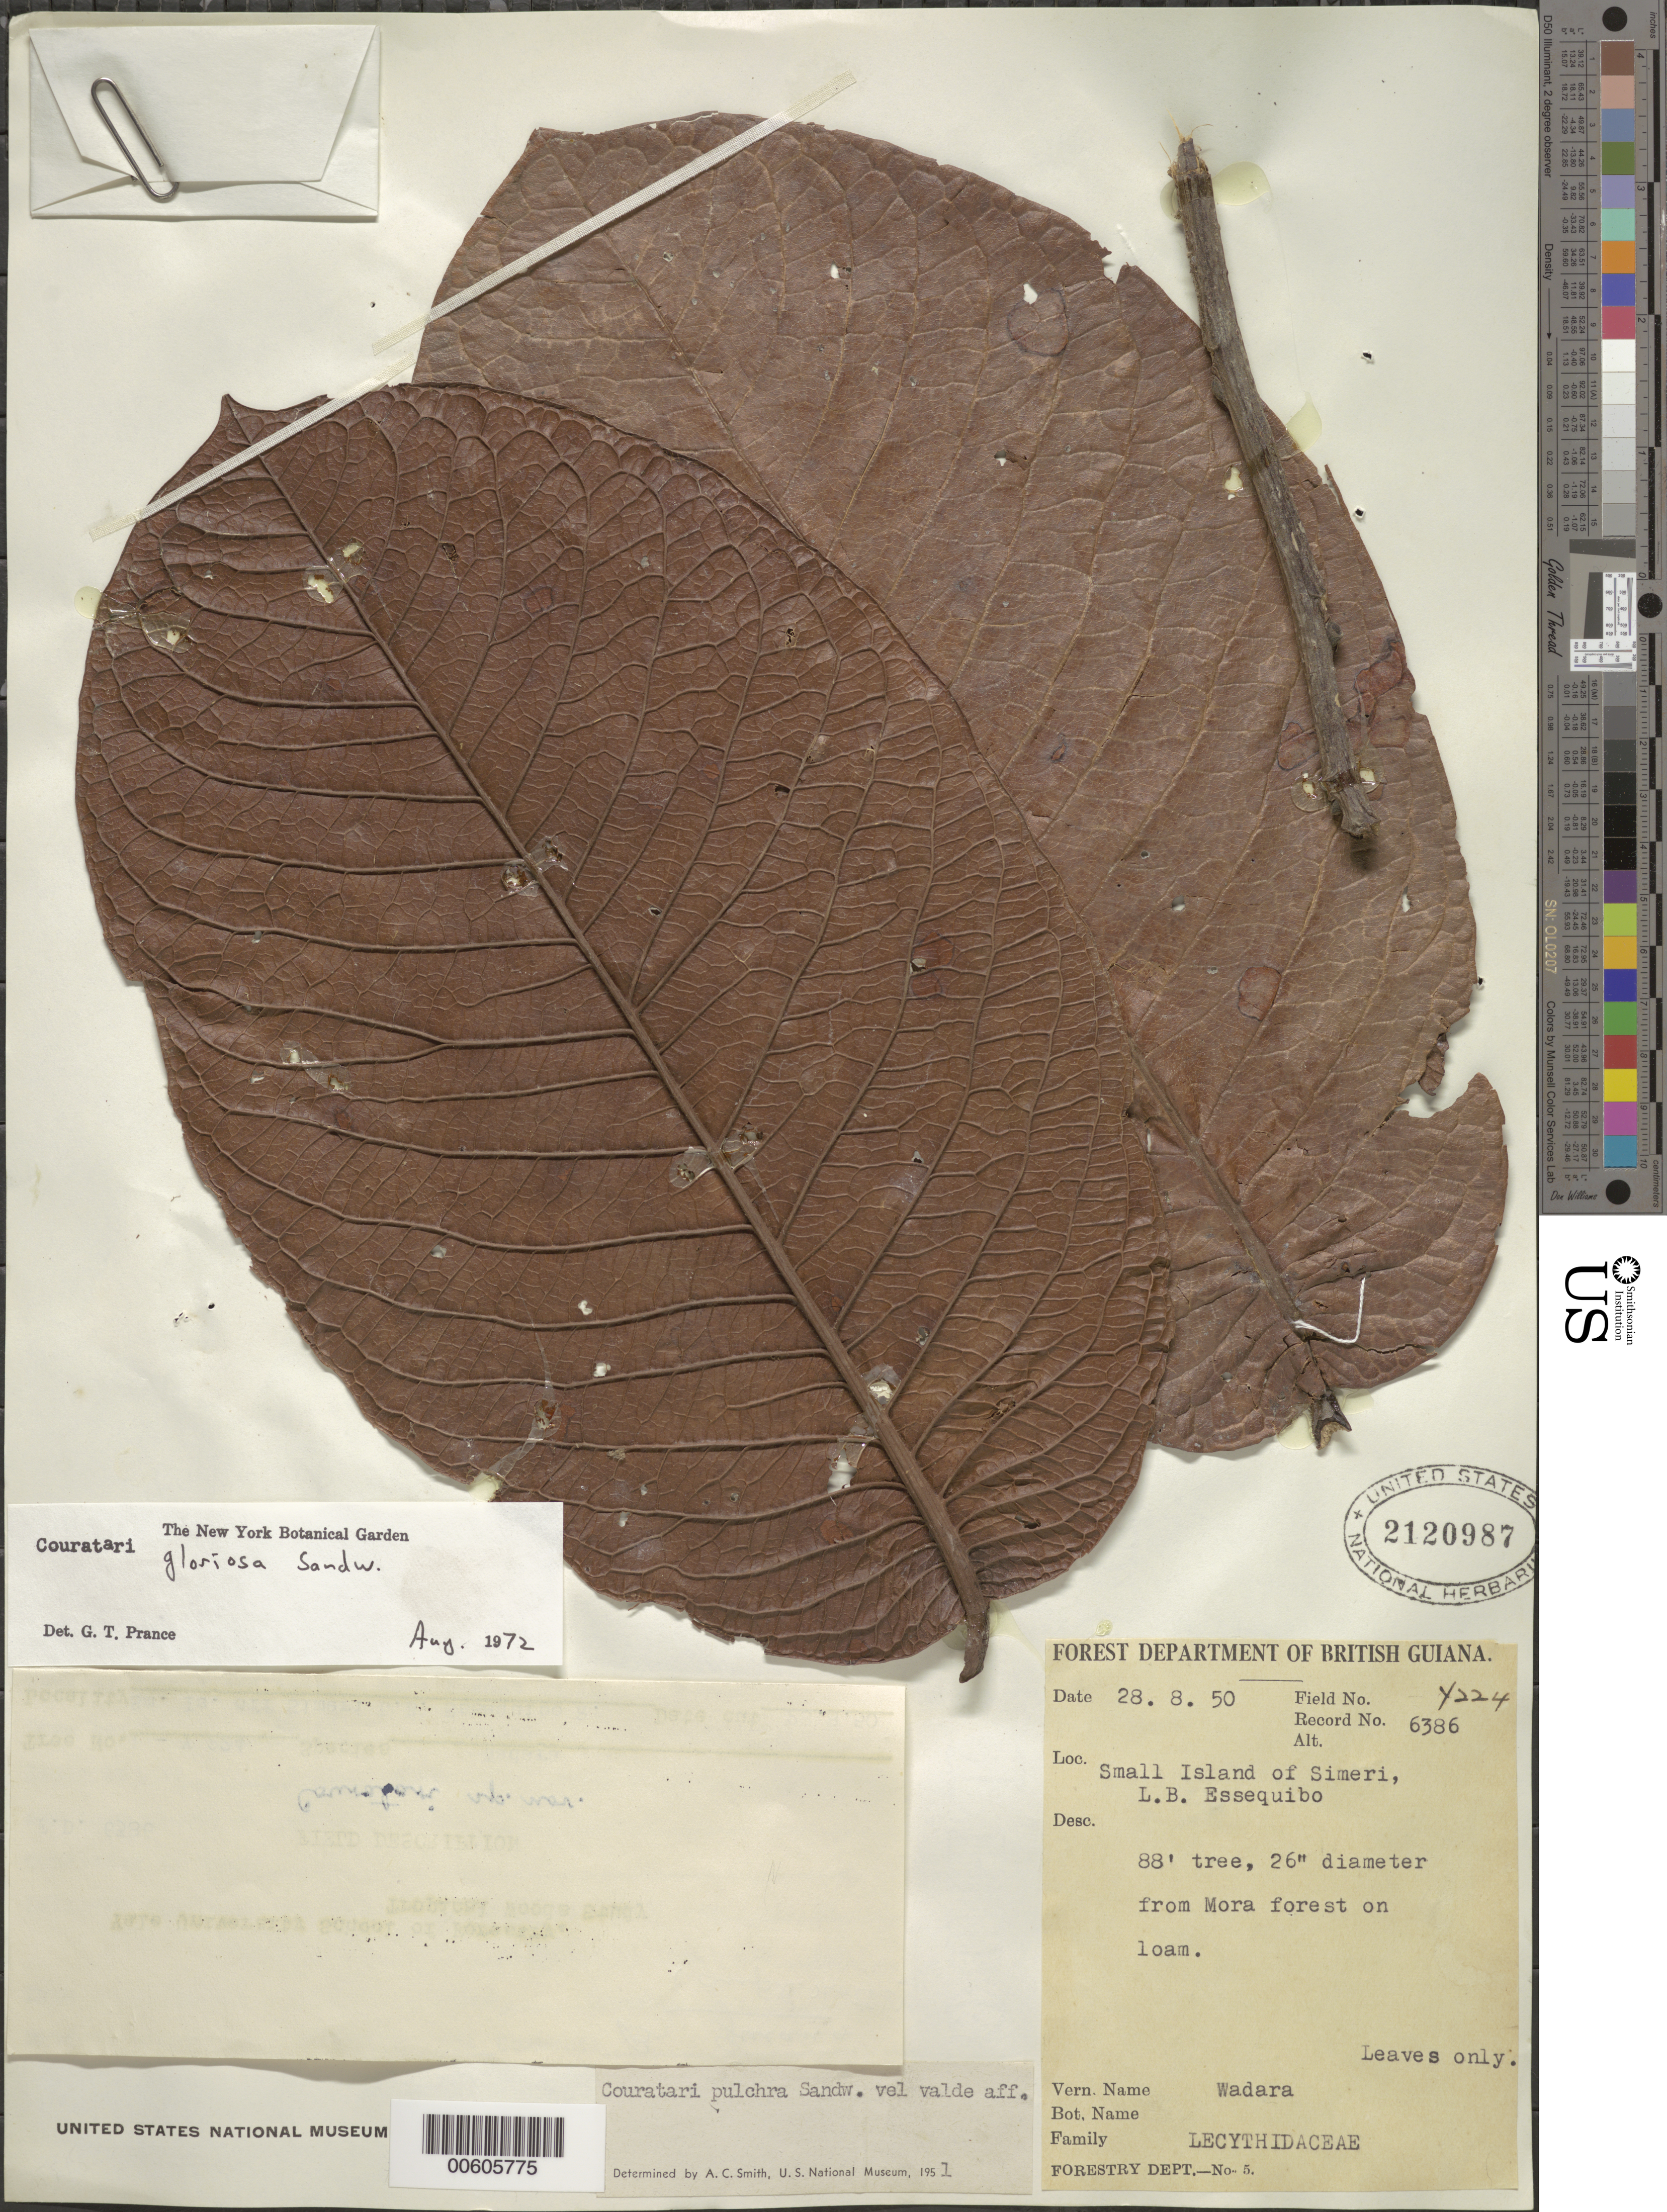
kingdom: Plantae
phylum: Tracheophyta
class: Magnoliopsida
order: Ericales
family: Lecythidaceae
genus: Couratari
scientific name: Couratari gloriosa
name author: Sandwith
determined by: Prance, G. T.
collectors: Forest Dept. B. G. & British Guiana Forestry Dept.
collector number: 6386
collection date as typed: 28-Aug-50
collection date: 1950-08-28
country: Guyana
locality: Essequibo R., small island off Simeri L.B.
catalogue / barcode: US 2120987